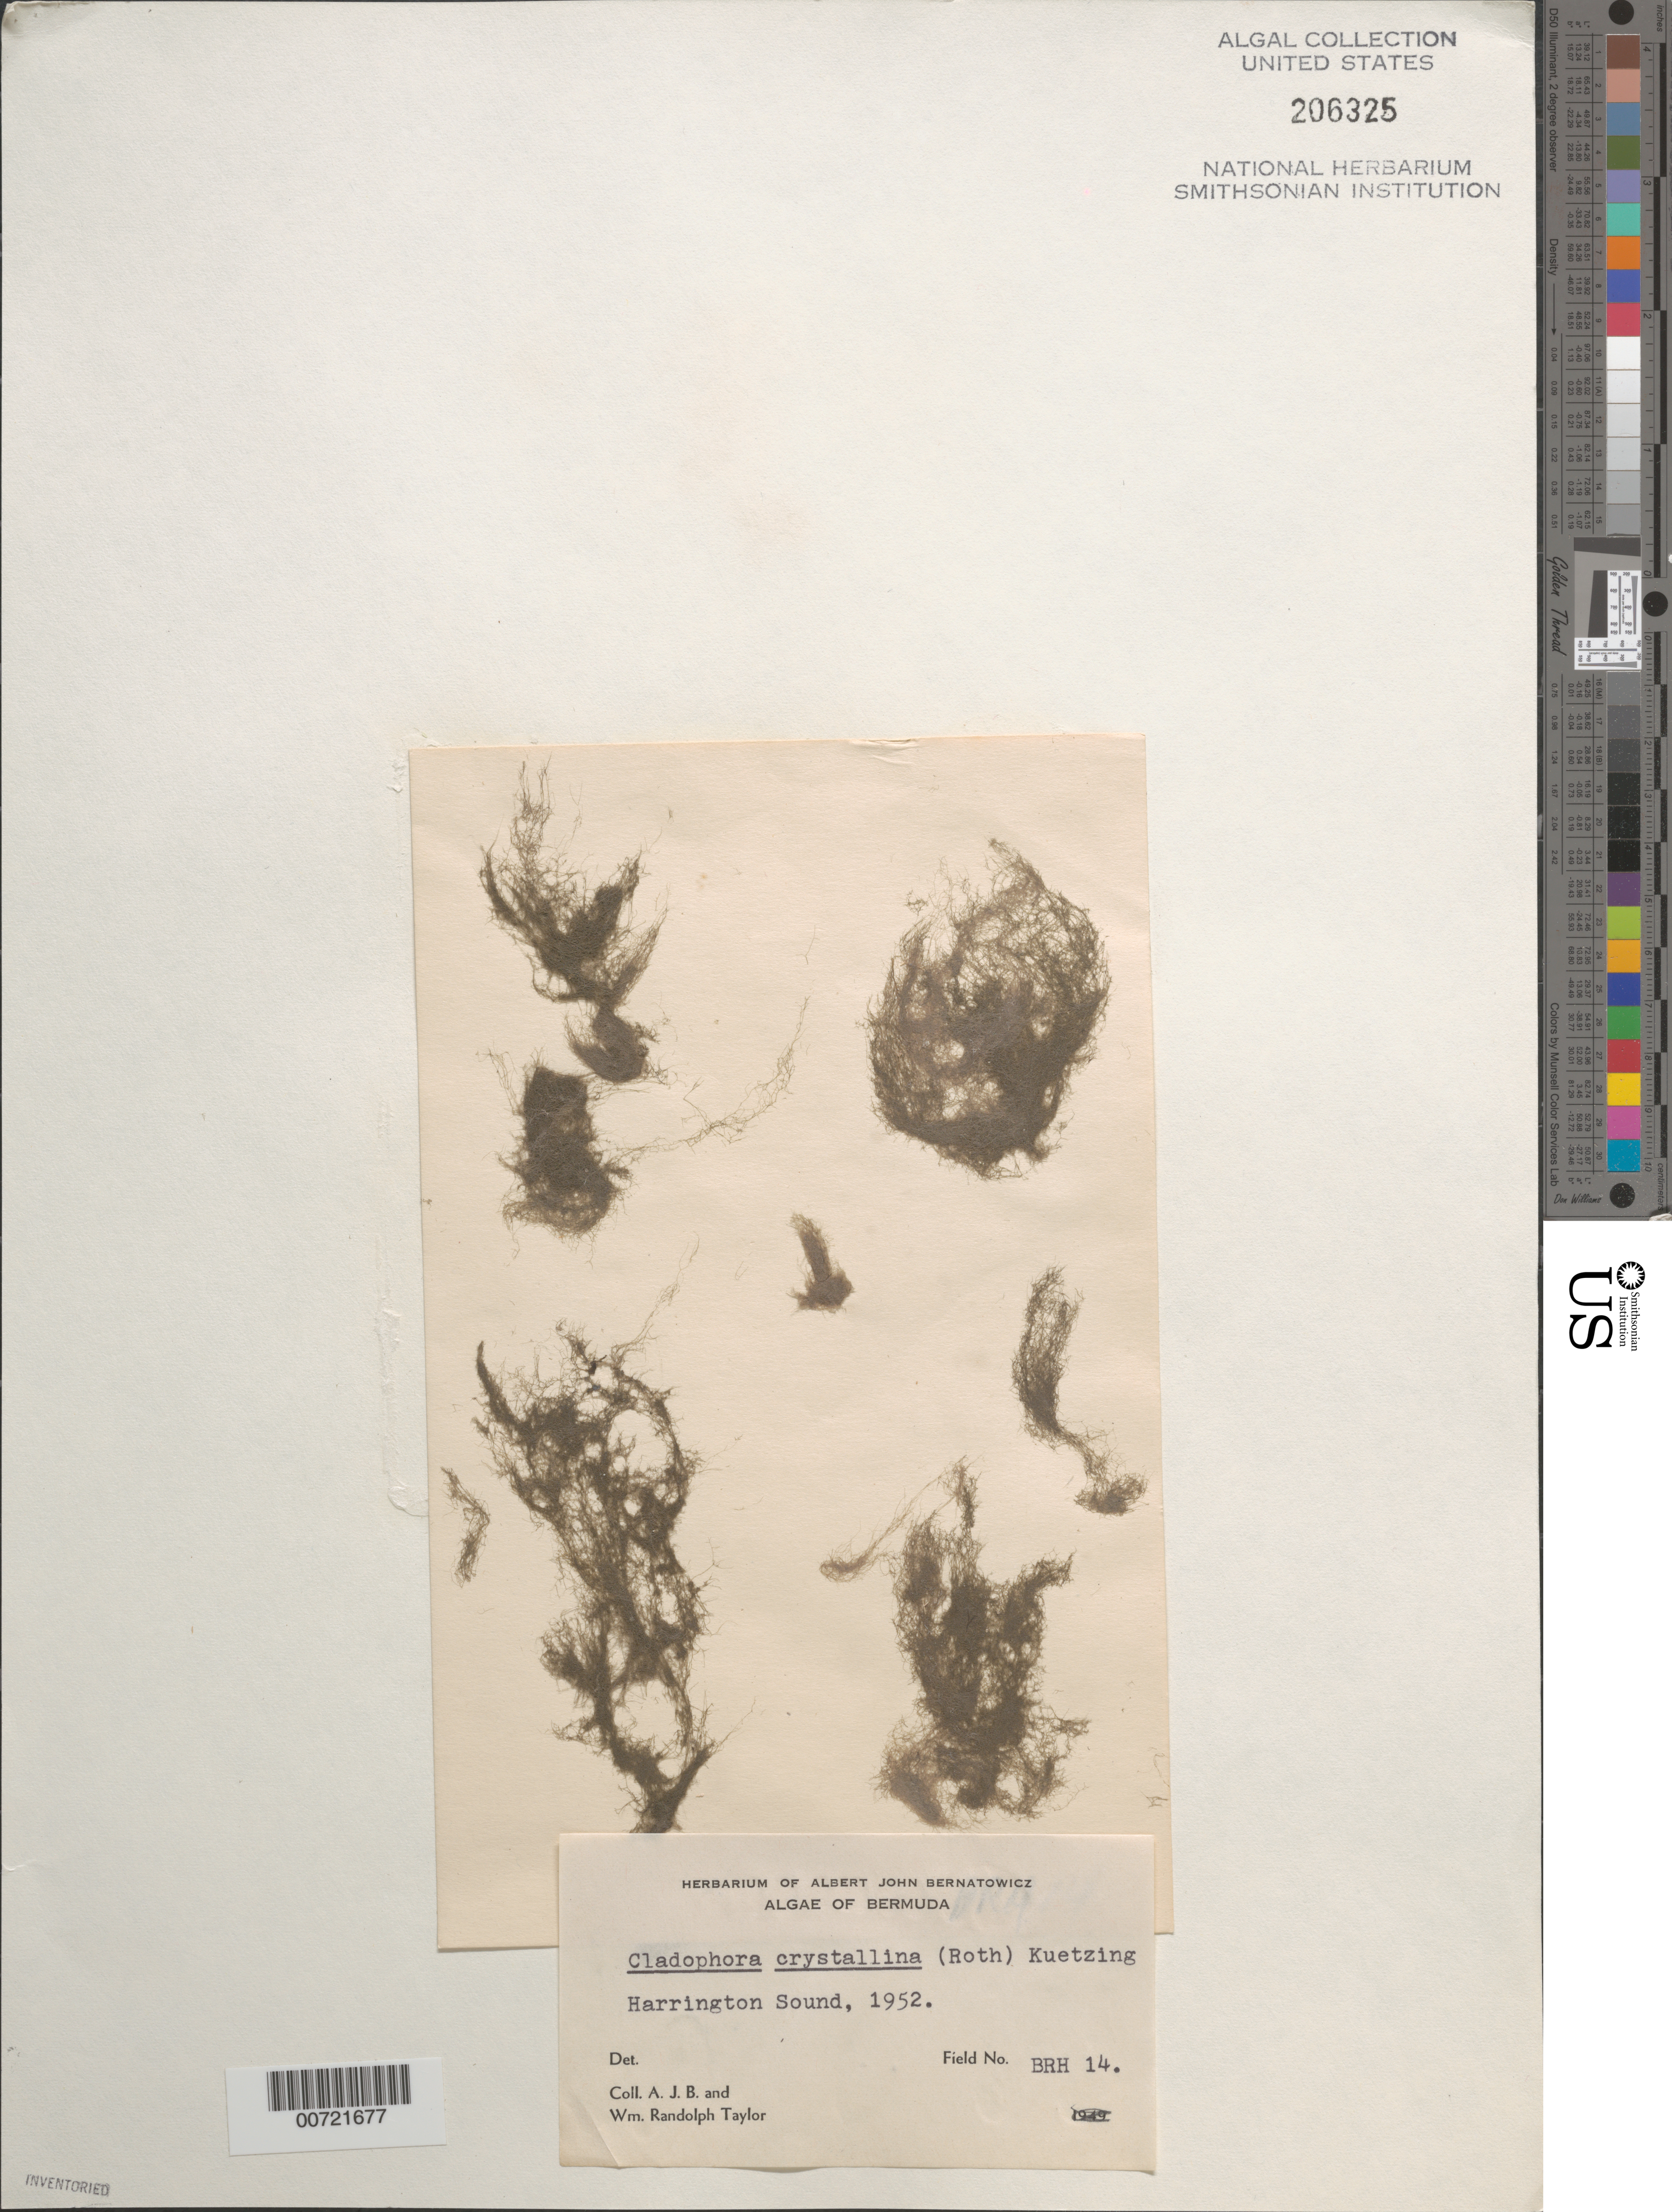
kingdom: Plantae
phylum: Chlorophyta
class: Ulvophyceae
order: Cladophorales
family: Cladophoraceae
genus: Cladophora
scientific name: Cladophora crystallina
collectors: A. Bernatowicz & W. R. Taylor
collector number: BRH 14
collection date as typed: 1952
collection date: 1952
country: Bermuda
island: Bermuda Island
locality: Harrington Sound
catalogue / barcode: US 206325